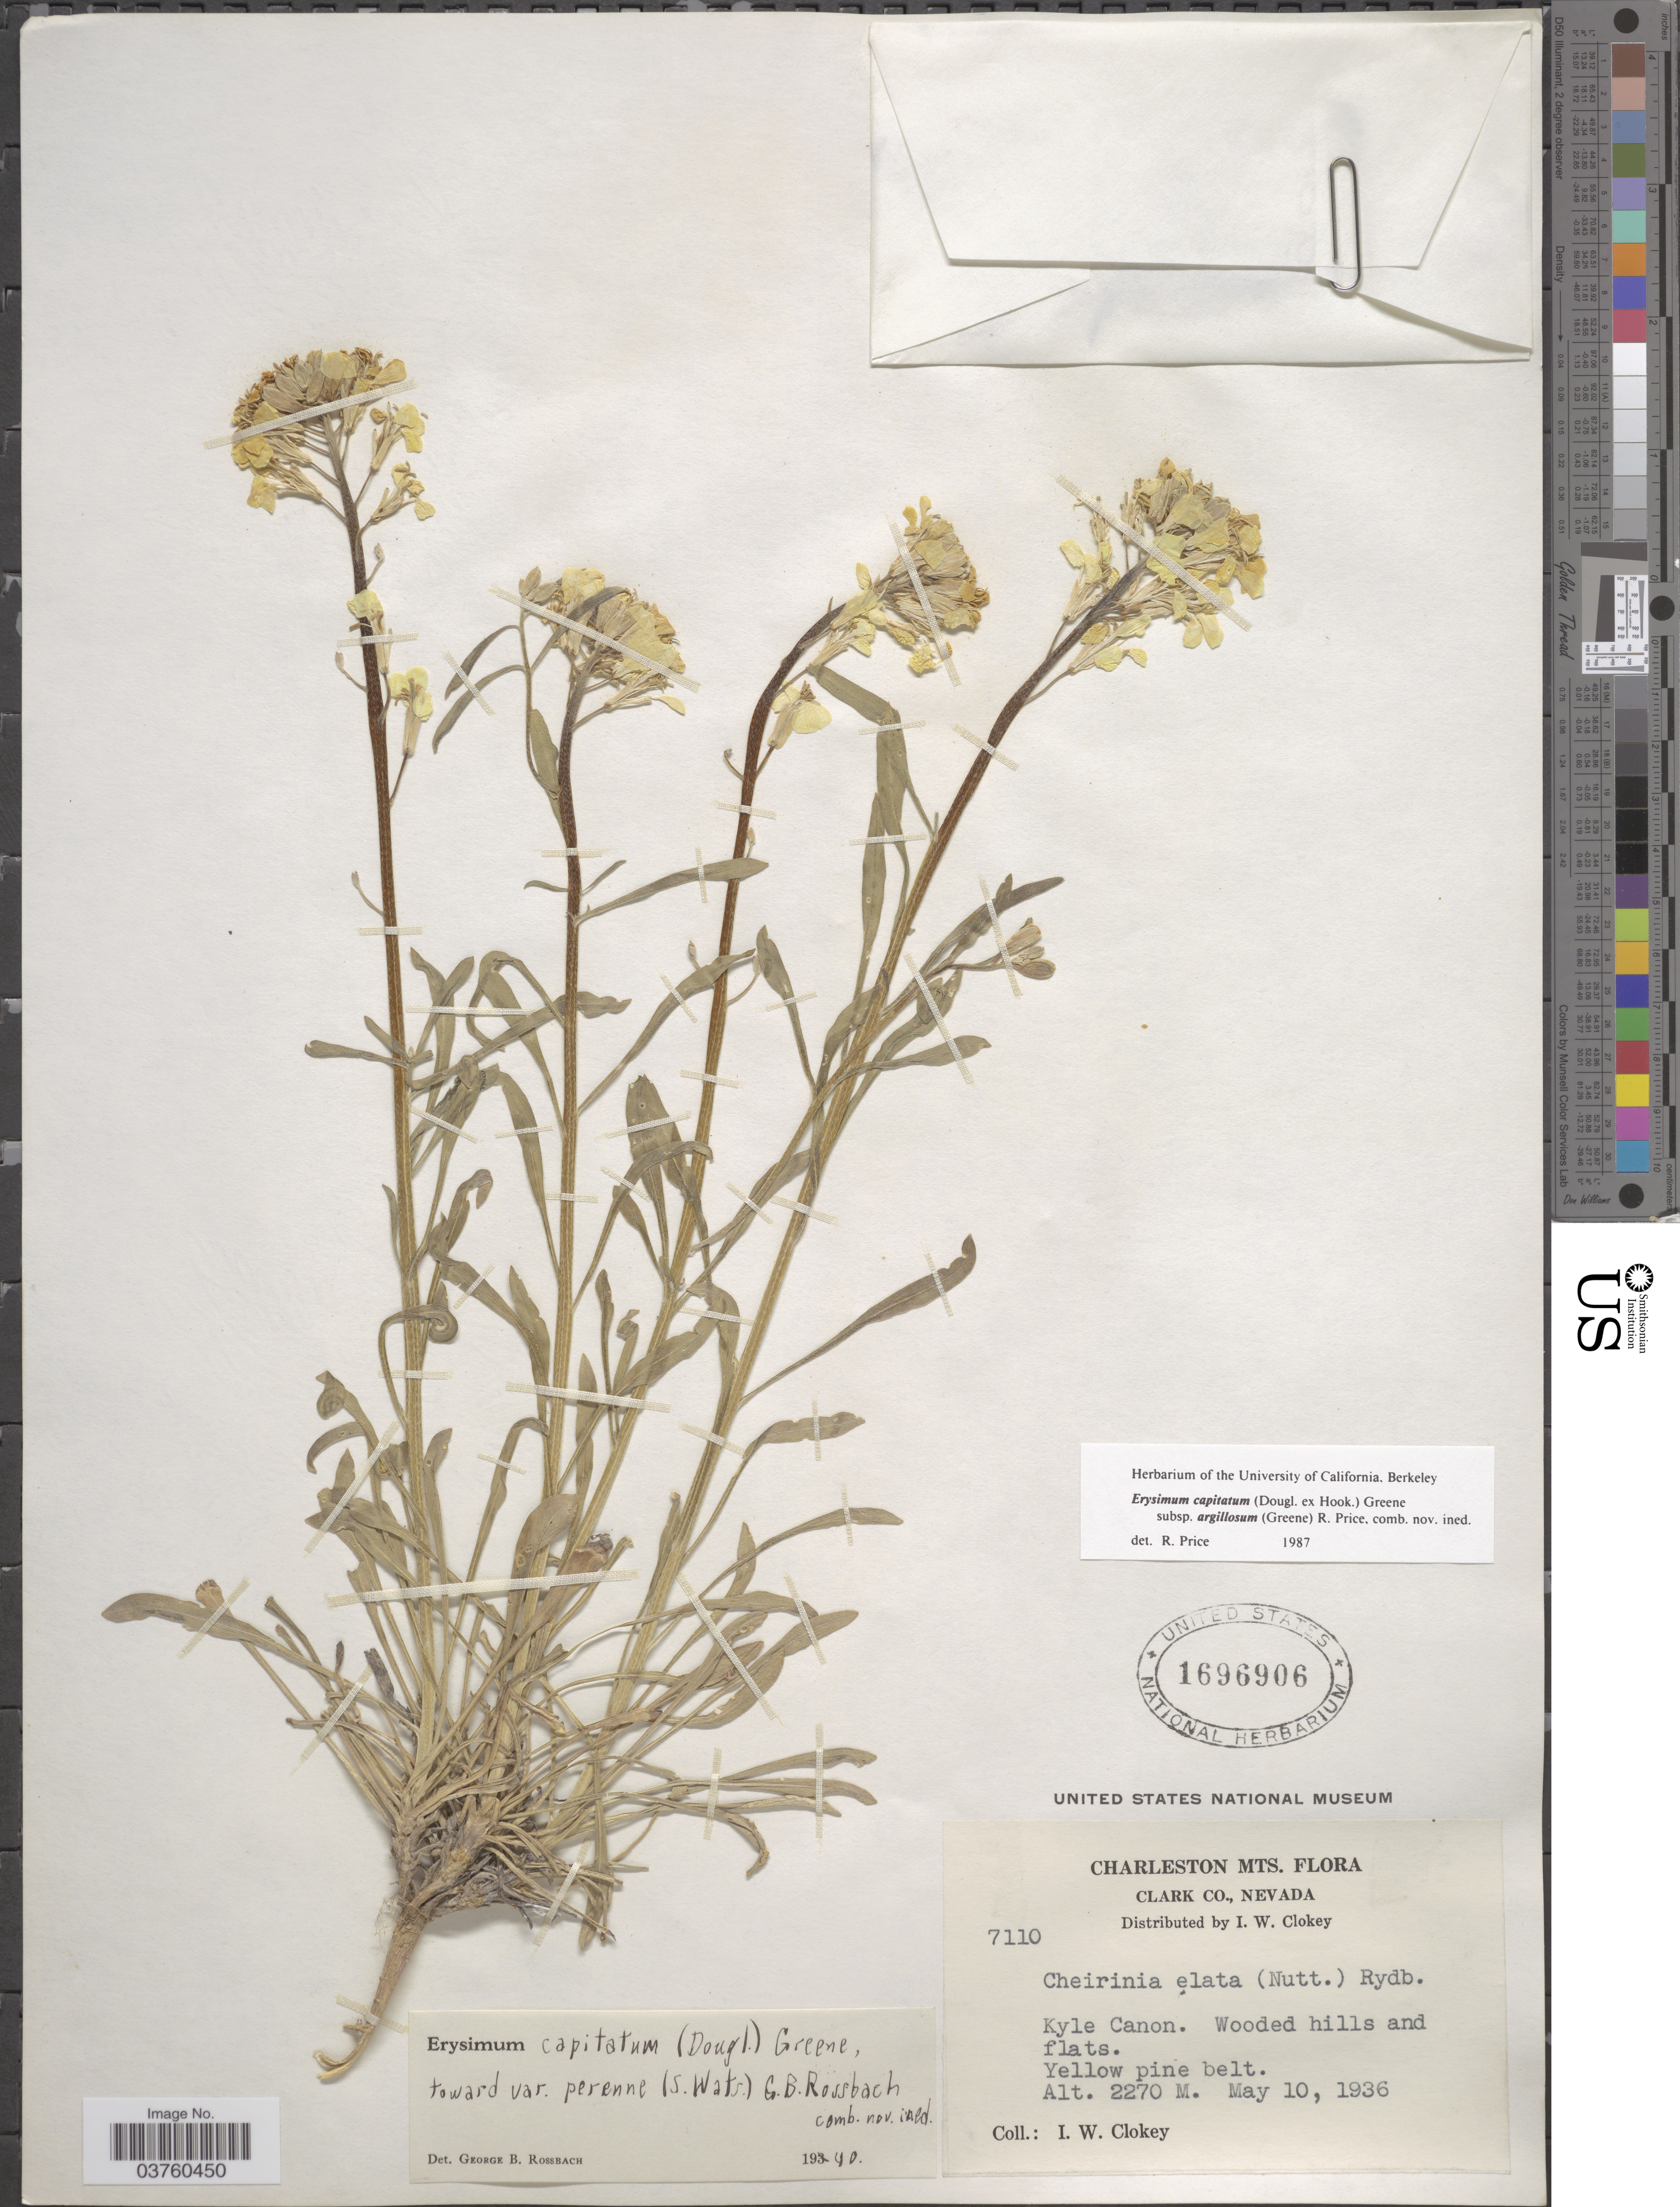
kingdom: Plantae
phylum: Tracheophyta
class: Magnoliopsida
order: Brassicales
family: Brassicaceae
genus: Erysimum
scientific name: Erysimum capitatum subsp. argillosum (Greene) R.A. Price comb. nov. ined.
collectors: I. W. Clokey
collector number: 7110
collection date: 1936-05-10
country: United States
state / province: Nevada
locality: Charleston Mts. Clark Co. Kyle Canon. Wooded hills and flats.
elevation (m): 2270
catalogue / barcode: US 1696906